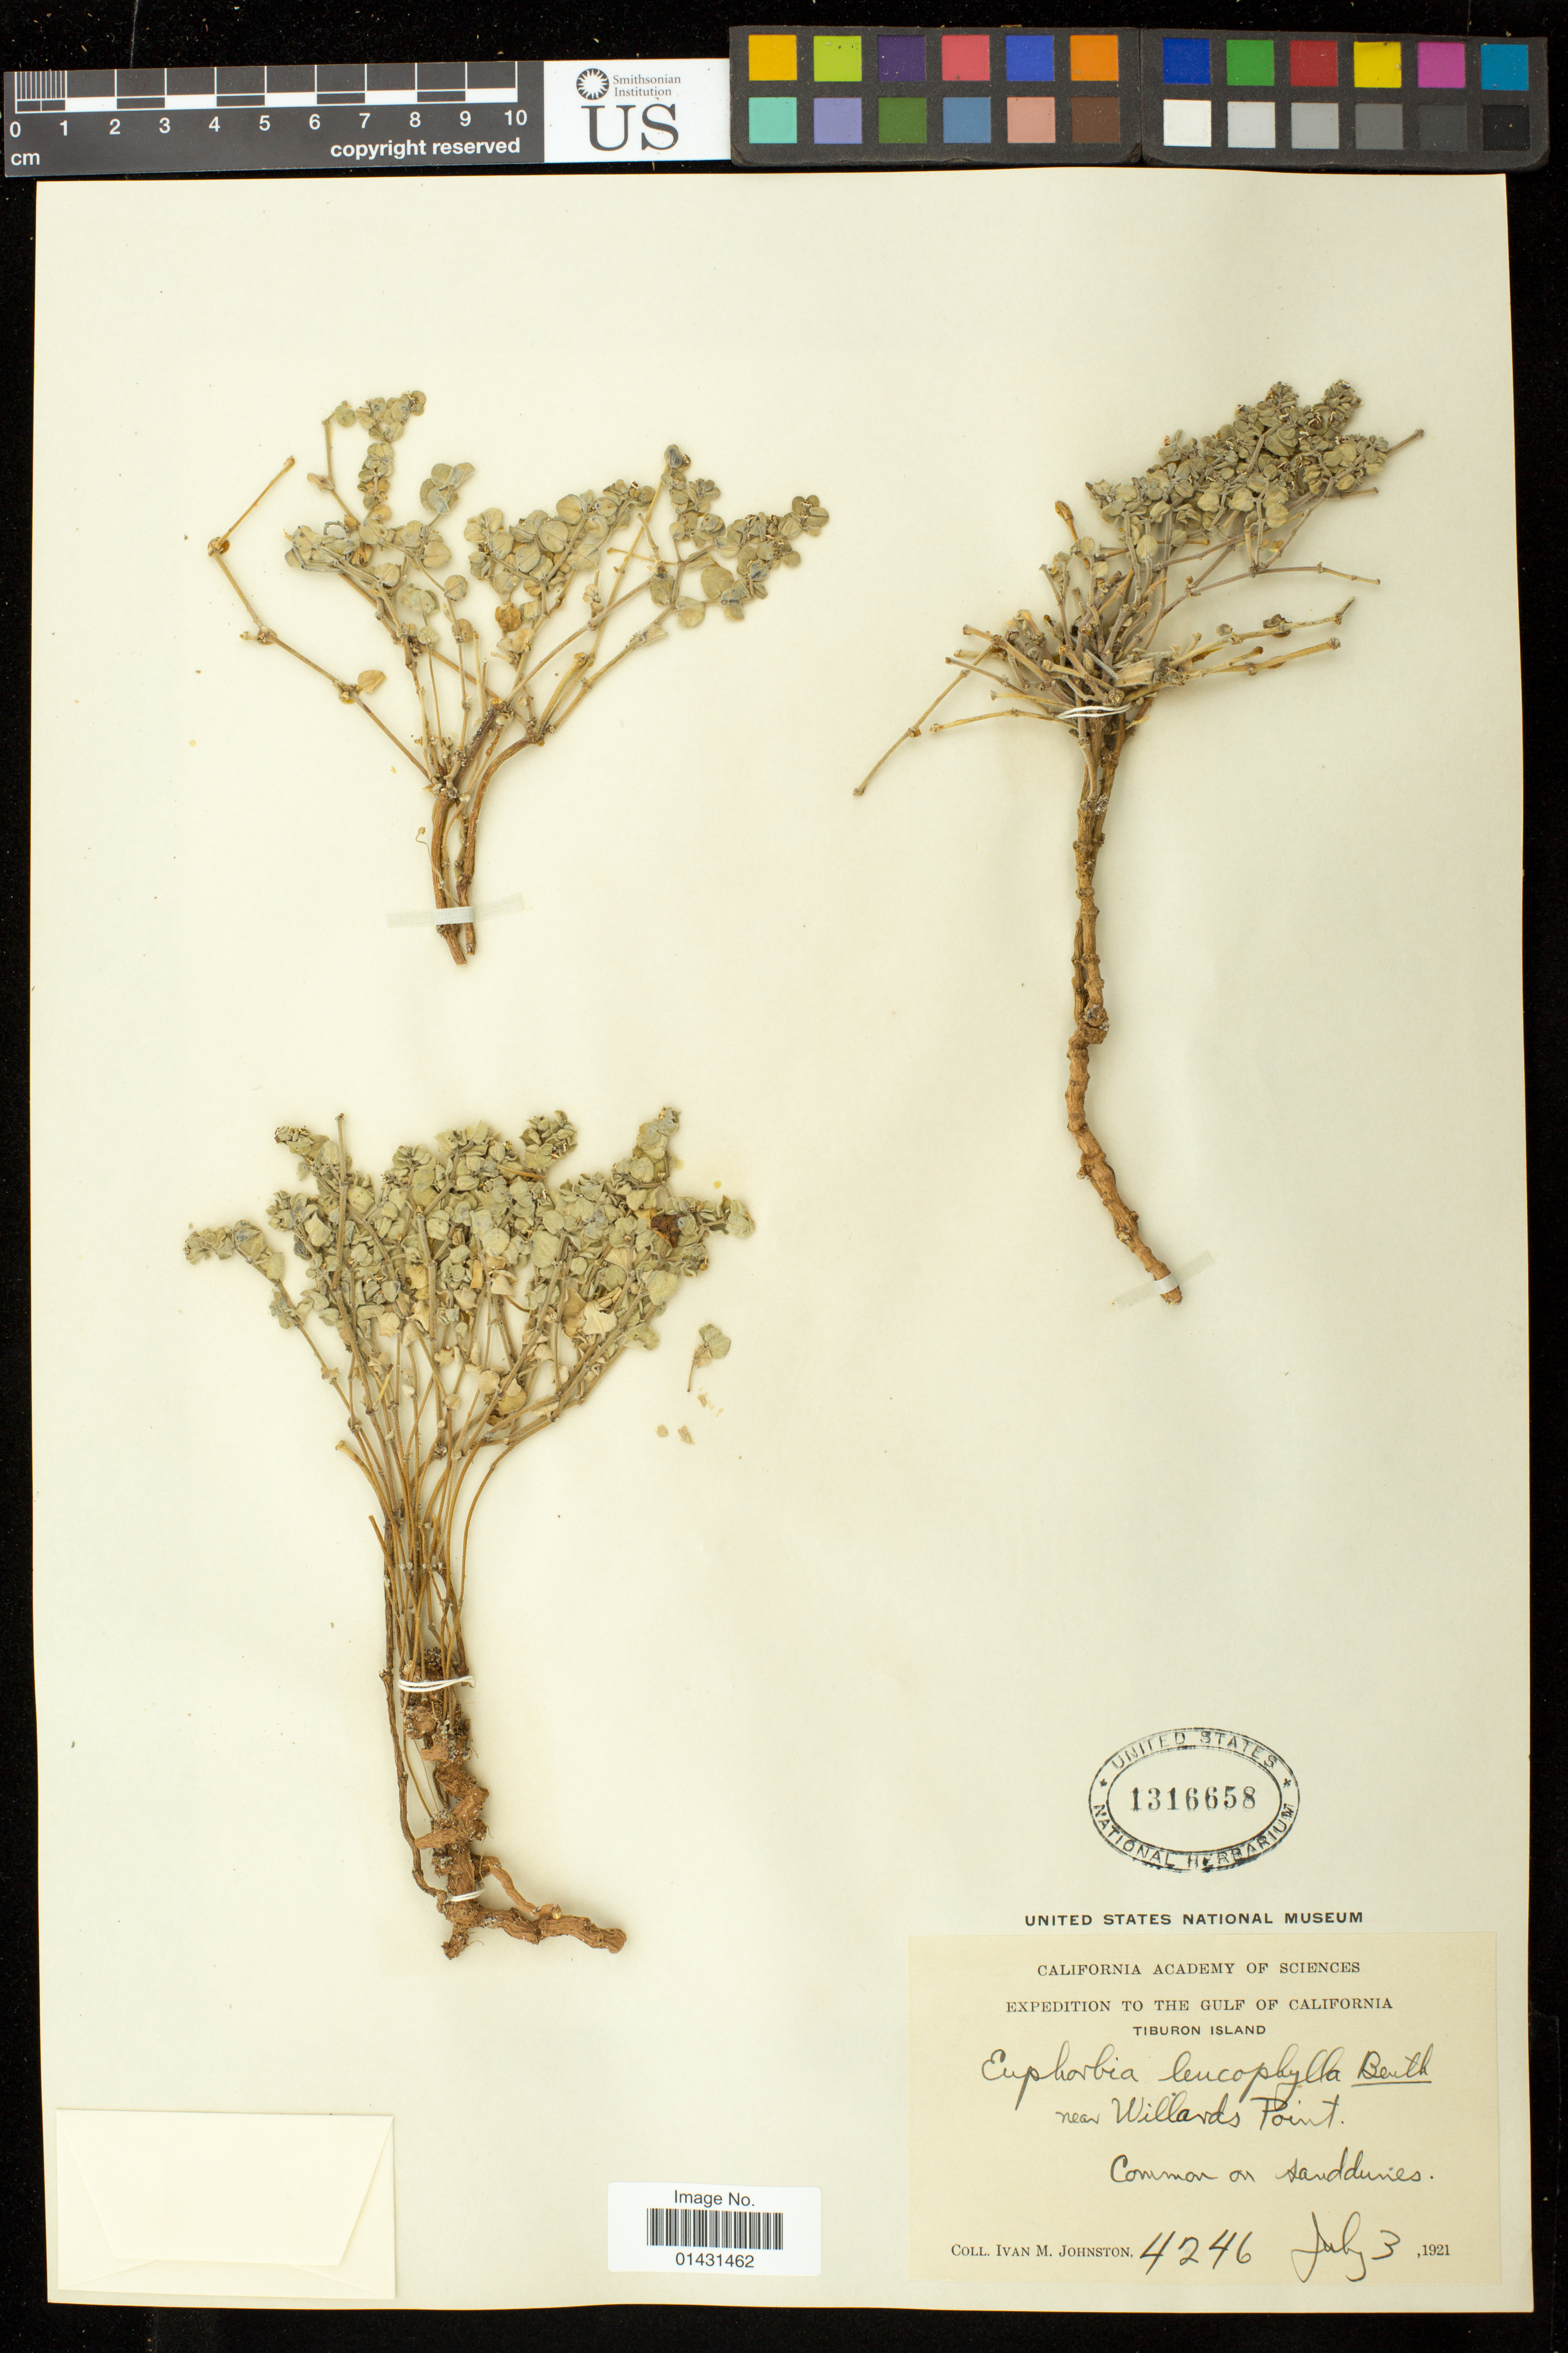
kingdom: Plantae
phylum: Tracheophyta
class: Magnoliopsida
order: Malpighiales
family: Euphorbiaceae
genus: Euphorbia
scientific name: Euphorbia leucophylla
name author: Benth.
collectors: I.M. Johnston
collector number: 4246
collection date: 1921-07-03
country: Mexico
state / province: Sonora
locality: Tiburon Island, near Willards Point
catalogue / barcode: US 1316658